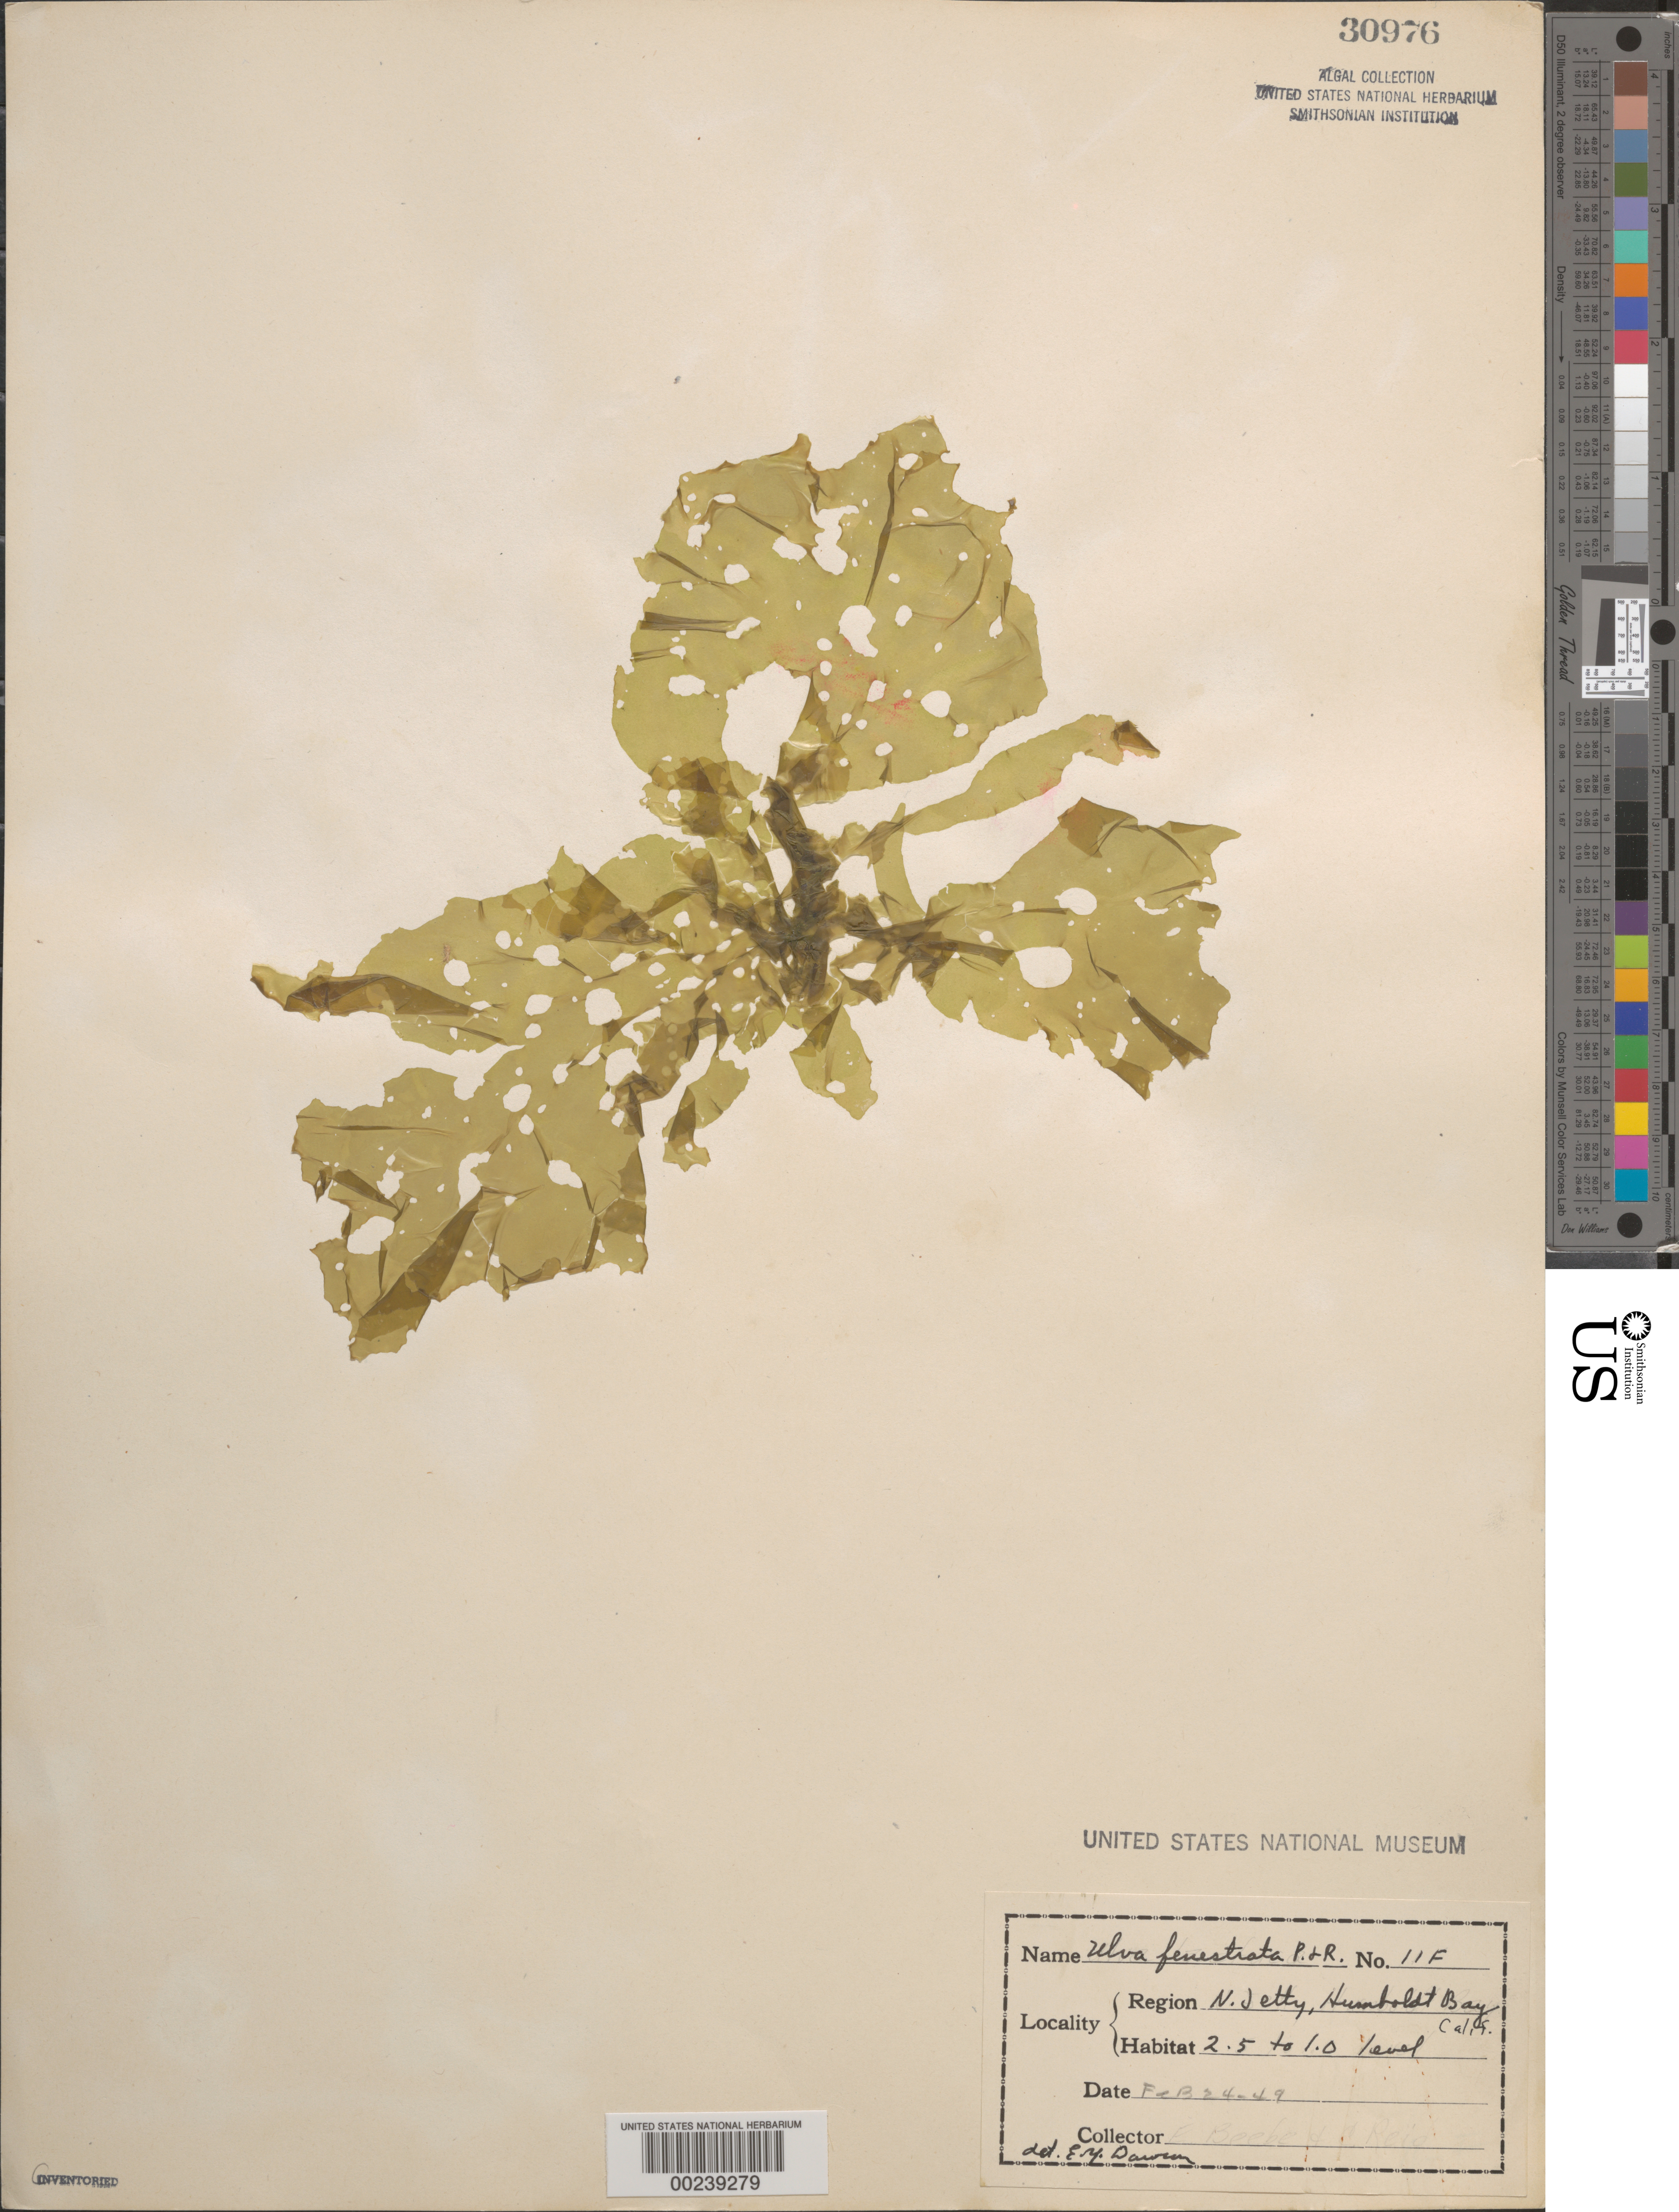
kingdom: Plantae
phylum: Chlorophyta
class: Ulvophyceae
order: Ulvales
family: Ulvaceae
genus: Ulva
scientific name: Ulva fenestrata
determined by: Dawson, E. Y.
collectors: E. Beebe & C. Reid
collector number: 11f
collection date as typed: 24 Feb 1949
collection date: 1949-02-24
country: United States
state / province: California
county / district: Humboldt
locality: Humboldt Bay, North Jetty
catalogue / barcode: US 30976